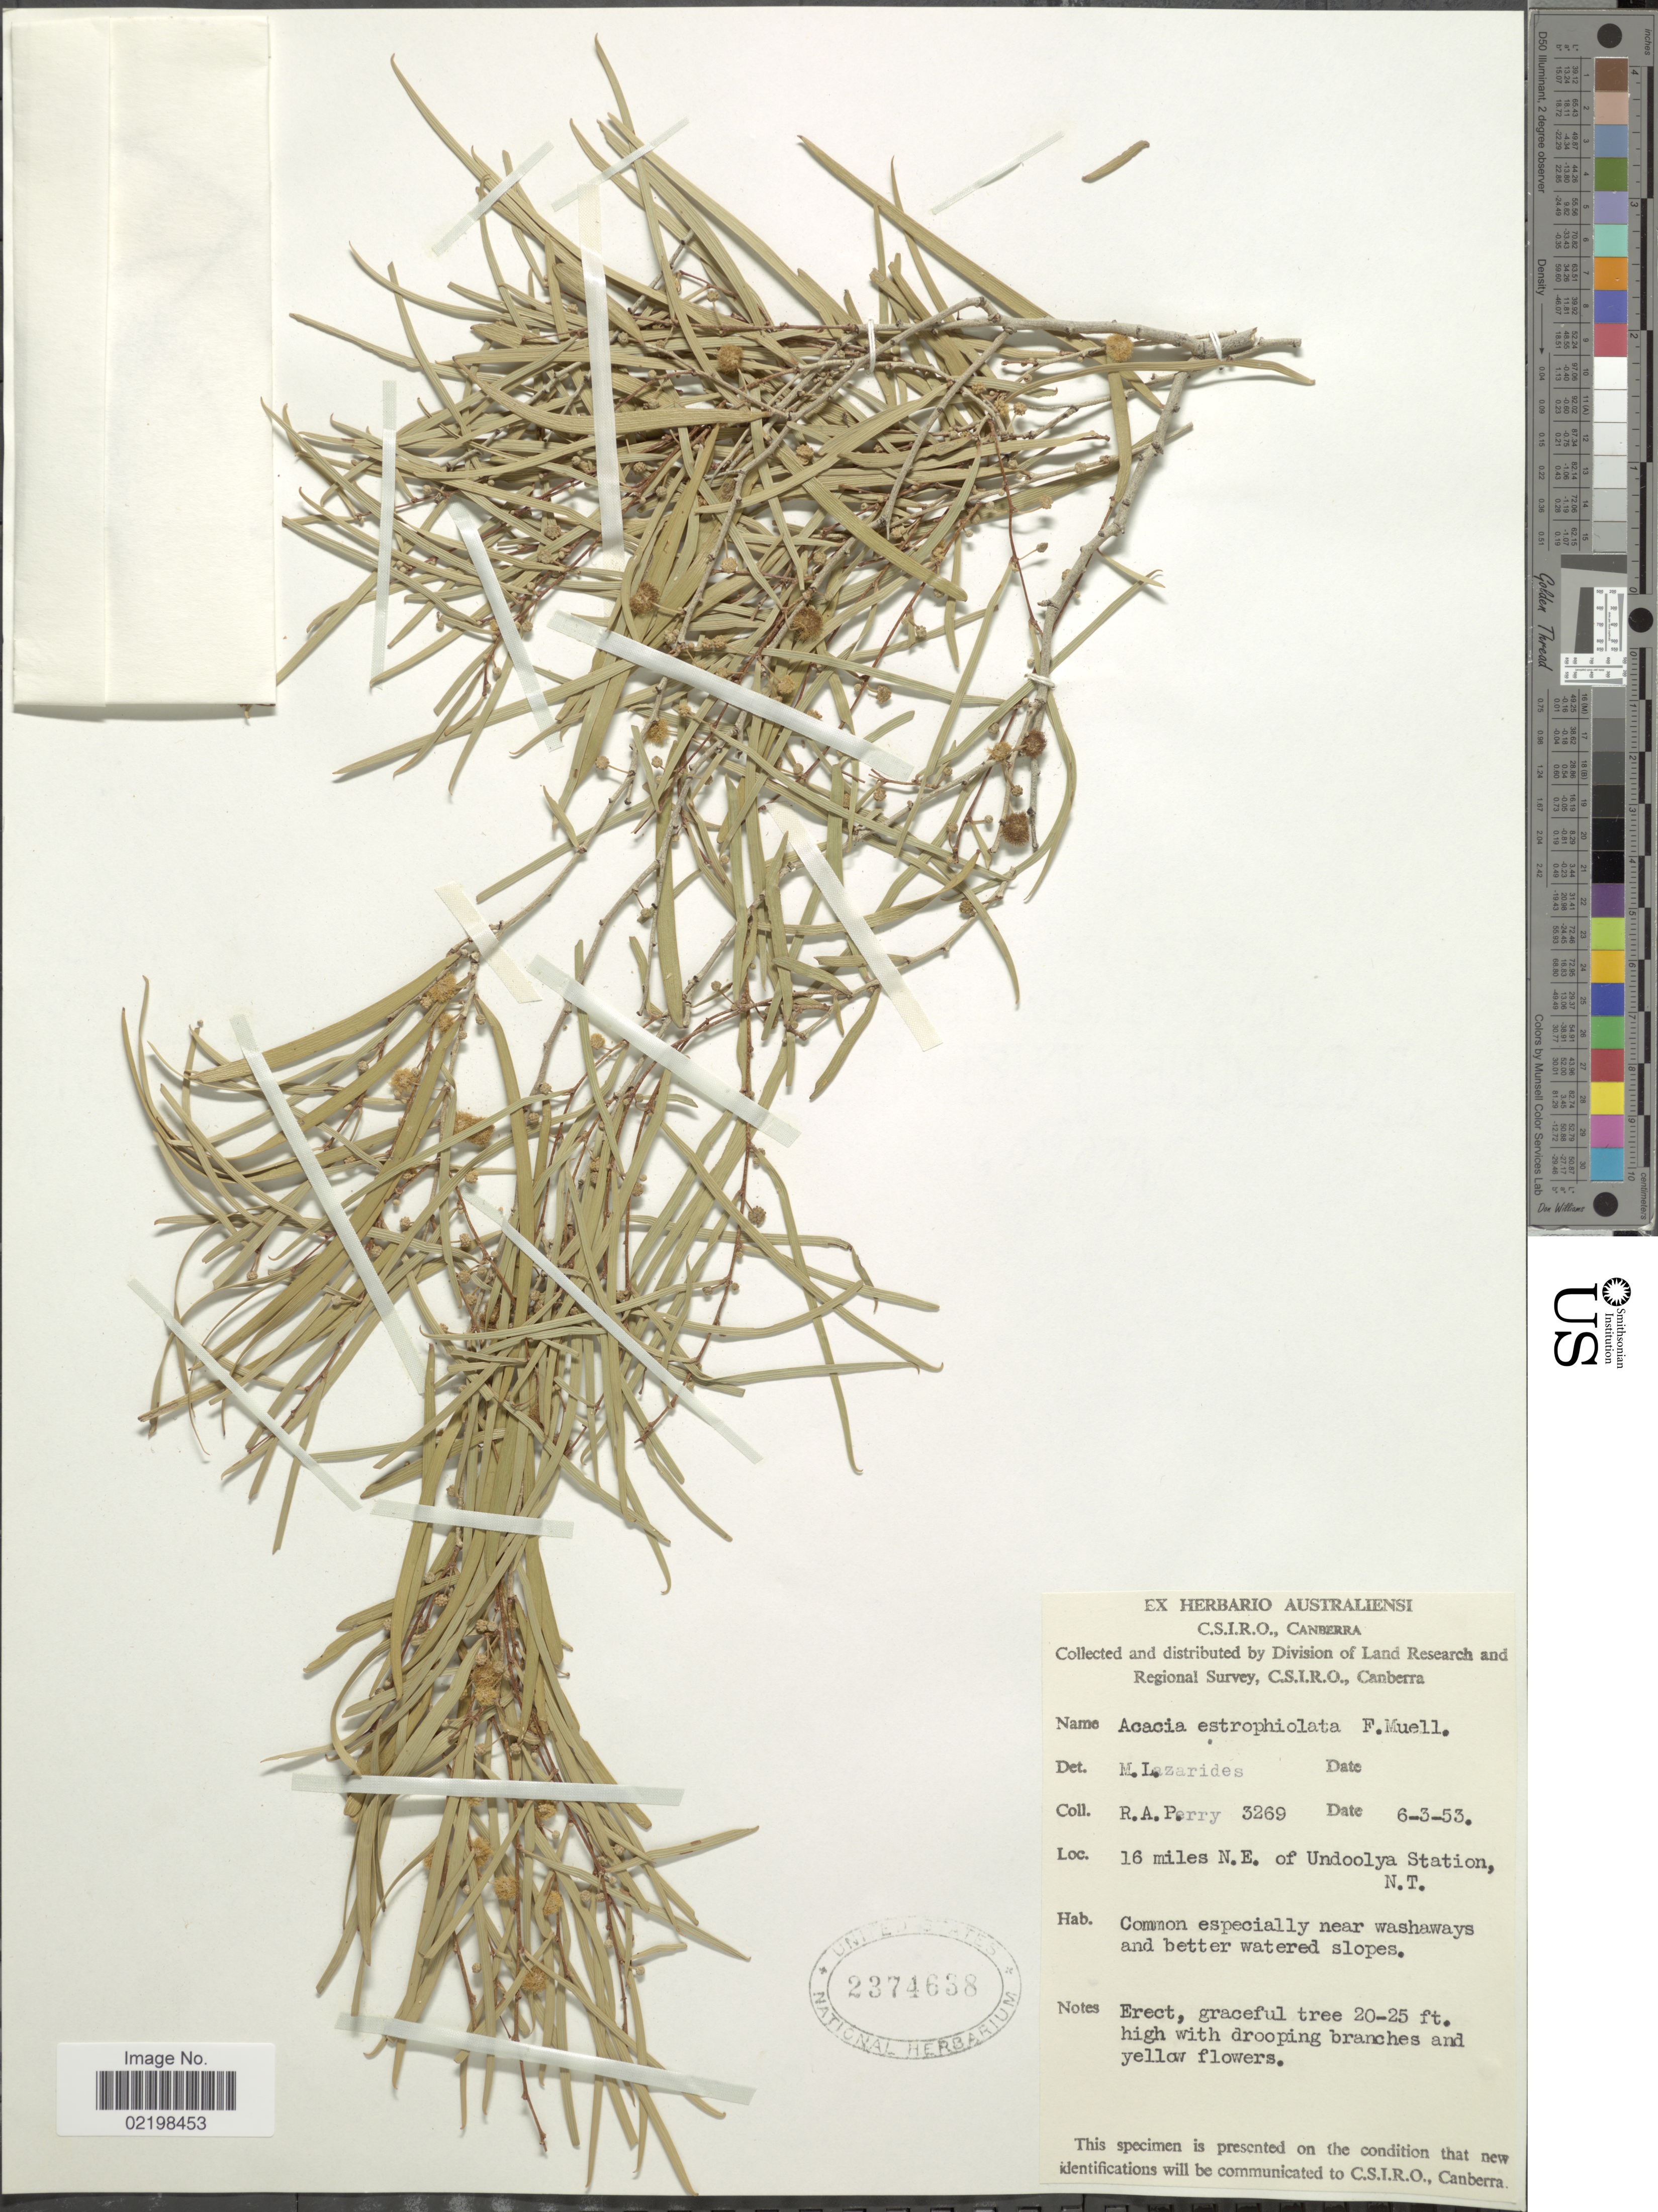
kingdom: Plantae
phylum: Tracheophyta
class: Magnoliopsida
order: Fabales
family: Fabaceae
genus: Acacia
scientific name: Acacia estrophiolata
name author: F. Muell.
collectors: Perry, R. A.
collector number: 3269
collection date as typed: Transcribed d/m/y: 6/3/53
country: Australia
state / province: Northern Territory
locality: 16 miles N.E. of Undoolya Station, N.T.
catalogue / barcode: US 2374638